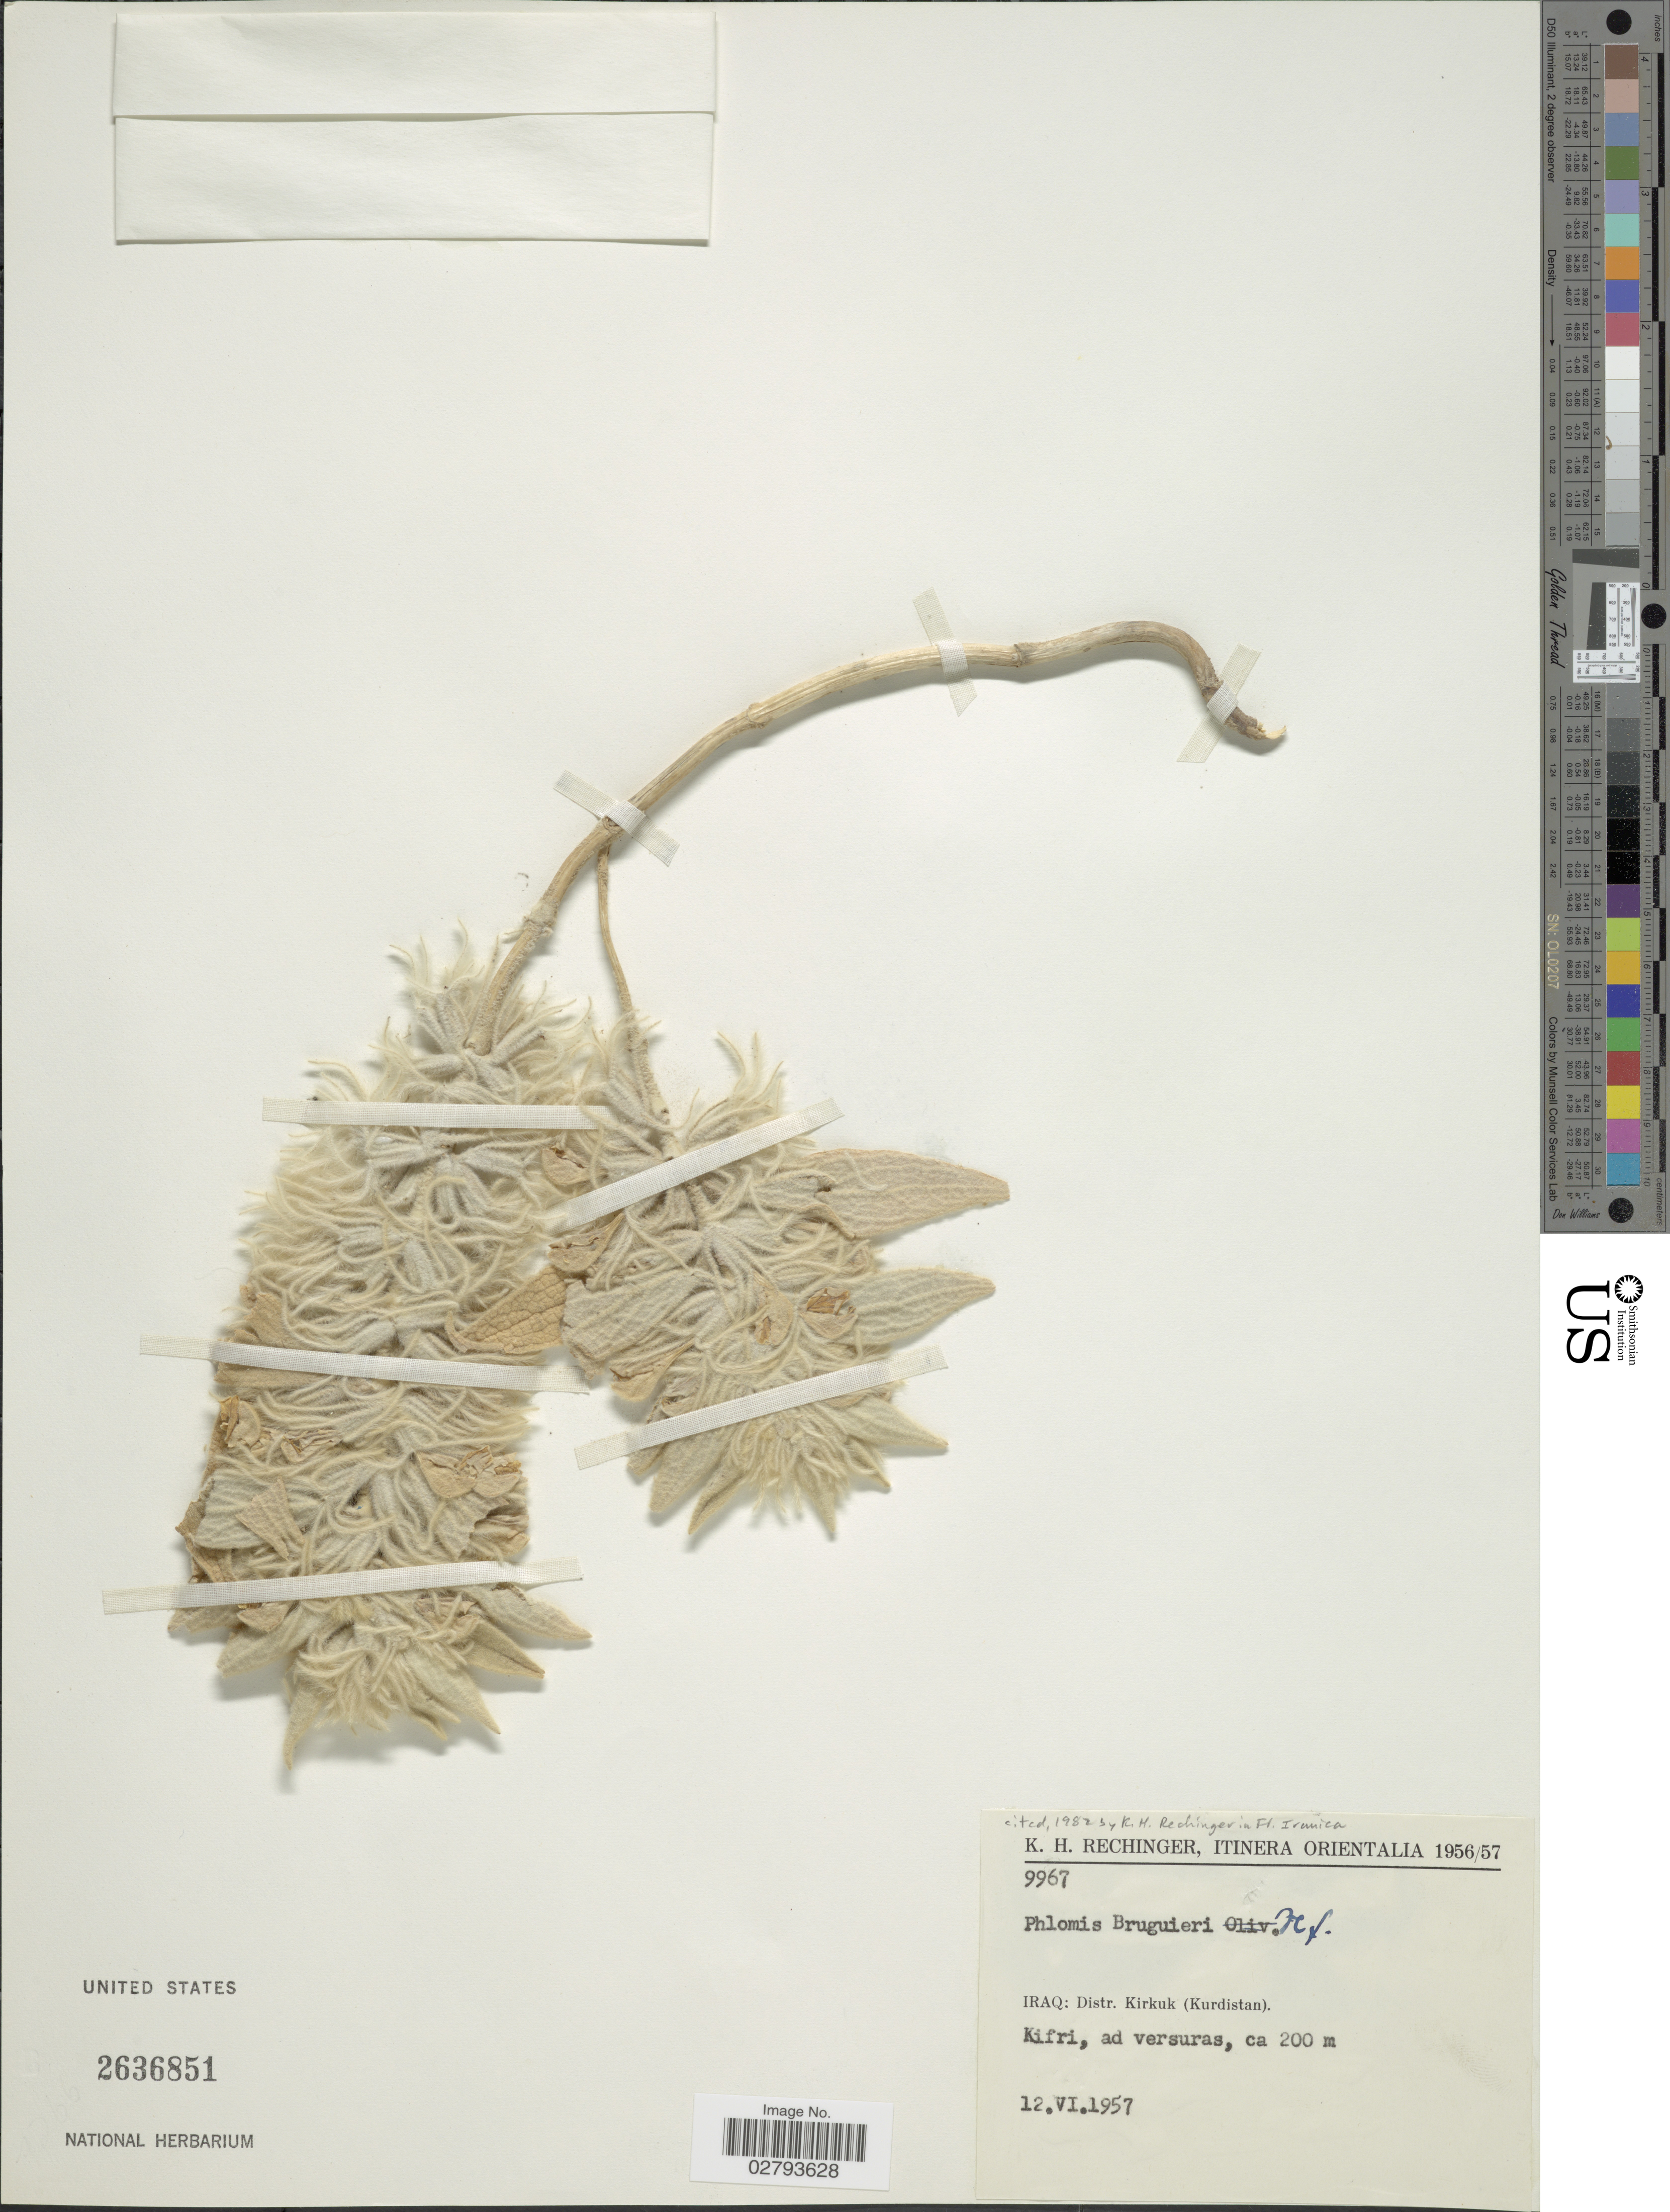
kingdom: Plantae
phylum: Tracheophyta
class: Magnoliopsida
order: Lamiales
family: Lamiaceae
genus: Phlomis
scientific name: Phlomis bruguieri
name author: Desf.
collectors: K. H. Rechinger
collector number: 9967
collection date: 1957-06-12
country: Iraq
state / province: Kirkūk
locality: Orientalia. Distr. Kirkuk (Kurdistan). Kifri, ad versuras.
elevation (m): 200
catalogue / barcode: US 2636851